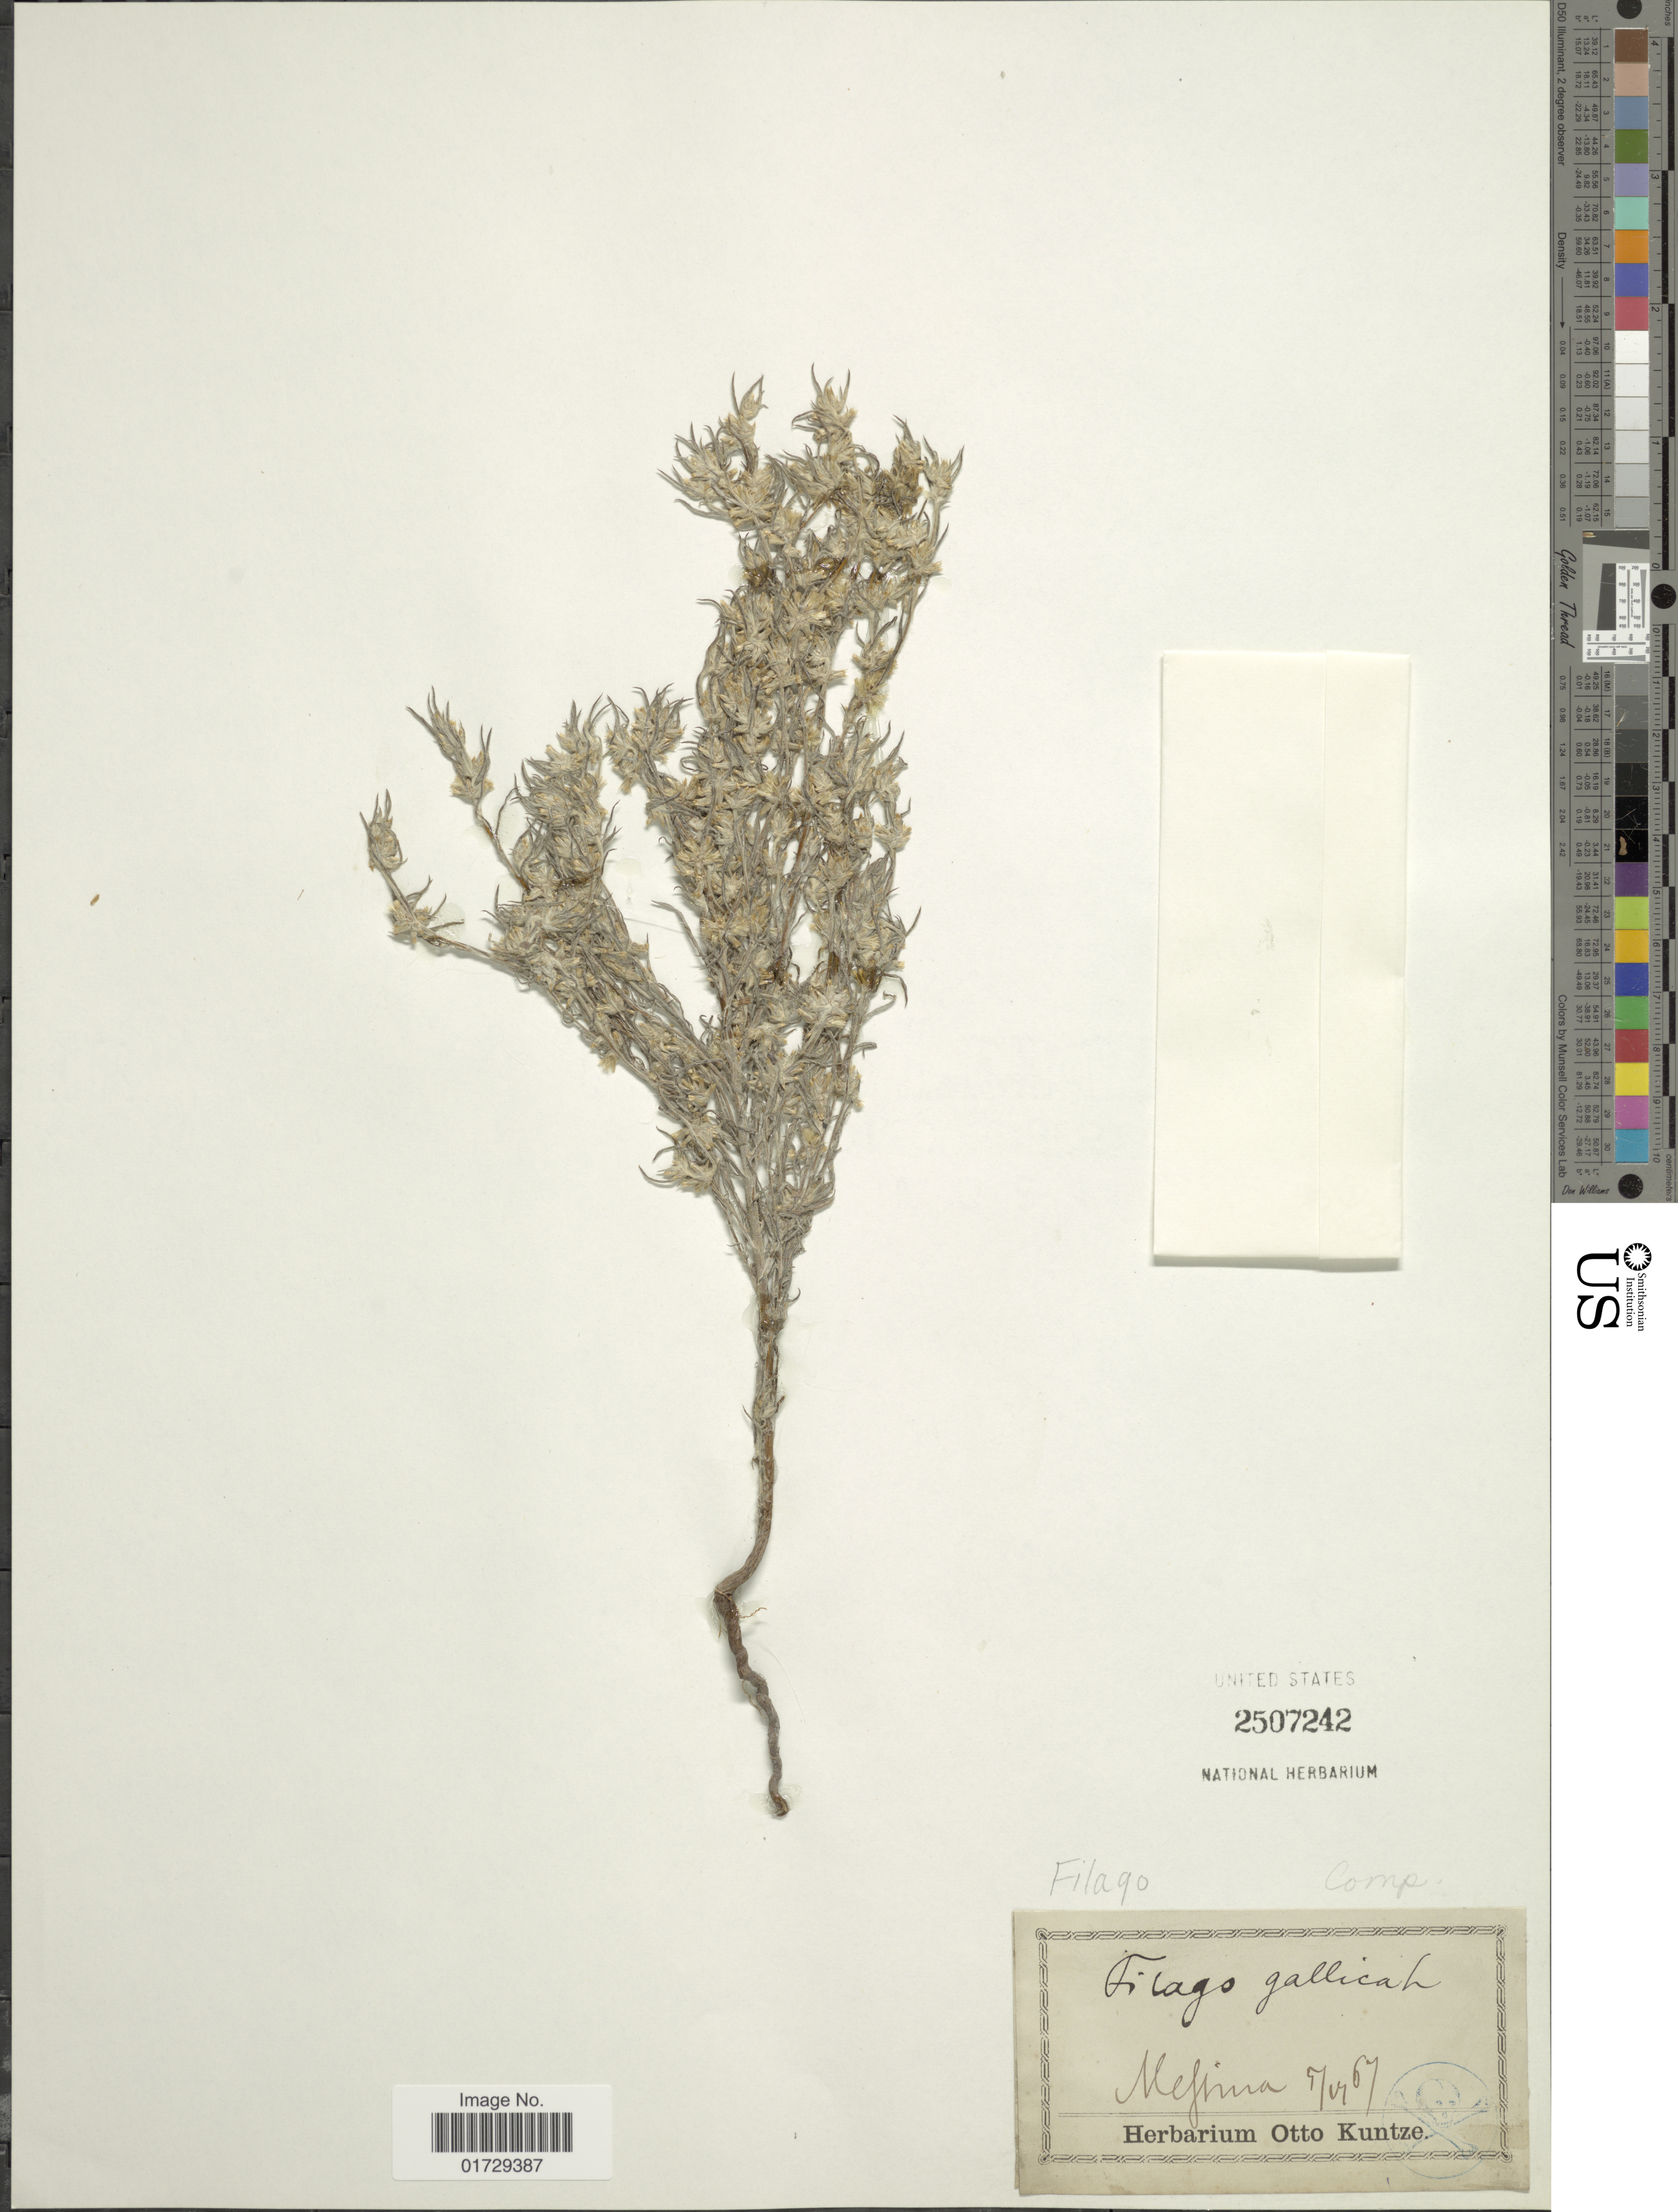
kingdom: Plantae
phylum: Tracheophyta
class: Magnoliopsida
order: Asterales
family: Asteraceae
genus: Filago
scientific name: Filago gallica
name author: L.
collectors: ex herb. Otto Kuntze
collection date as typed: Transcribed d/m/y: 17/5/67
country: Italy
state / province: Siciliana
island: Sicily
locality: Mejina [interpreted]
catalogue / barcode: US 2507242